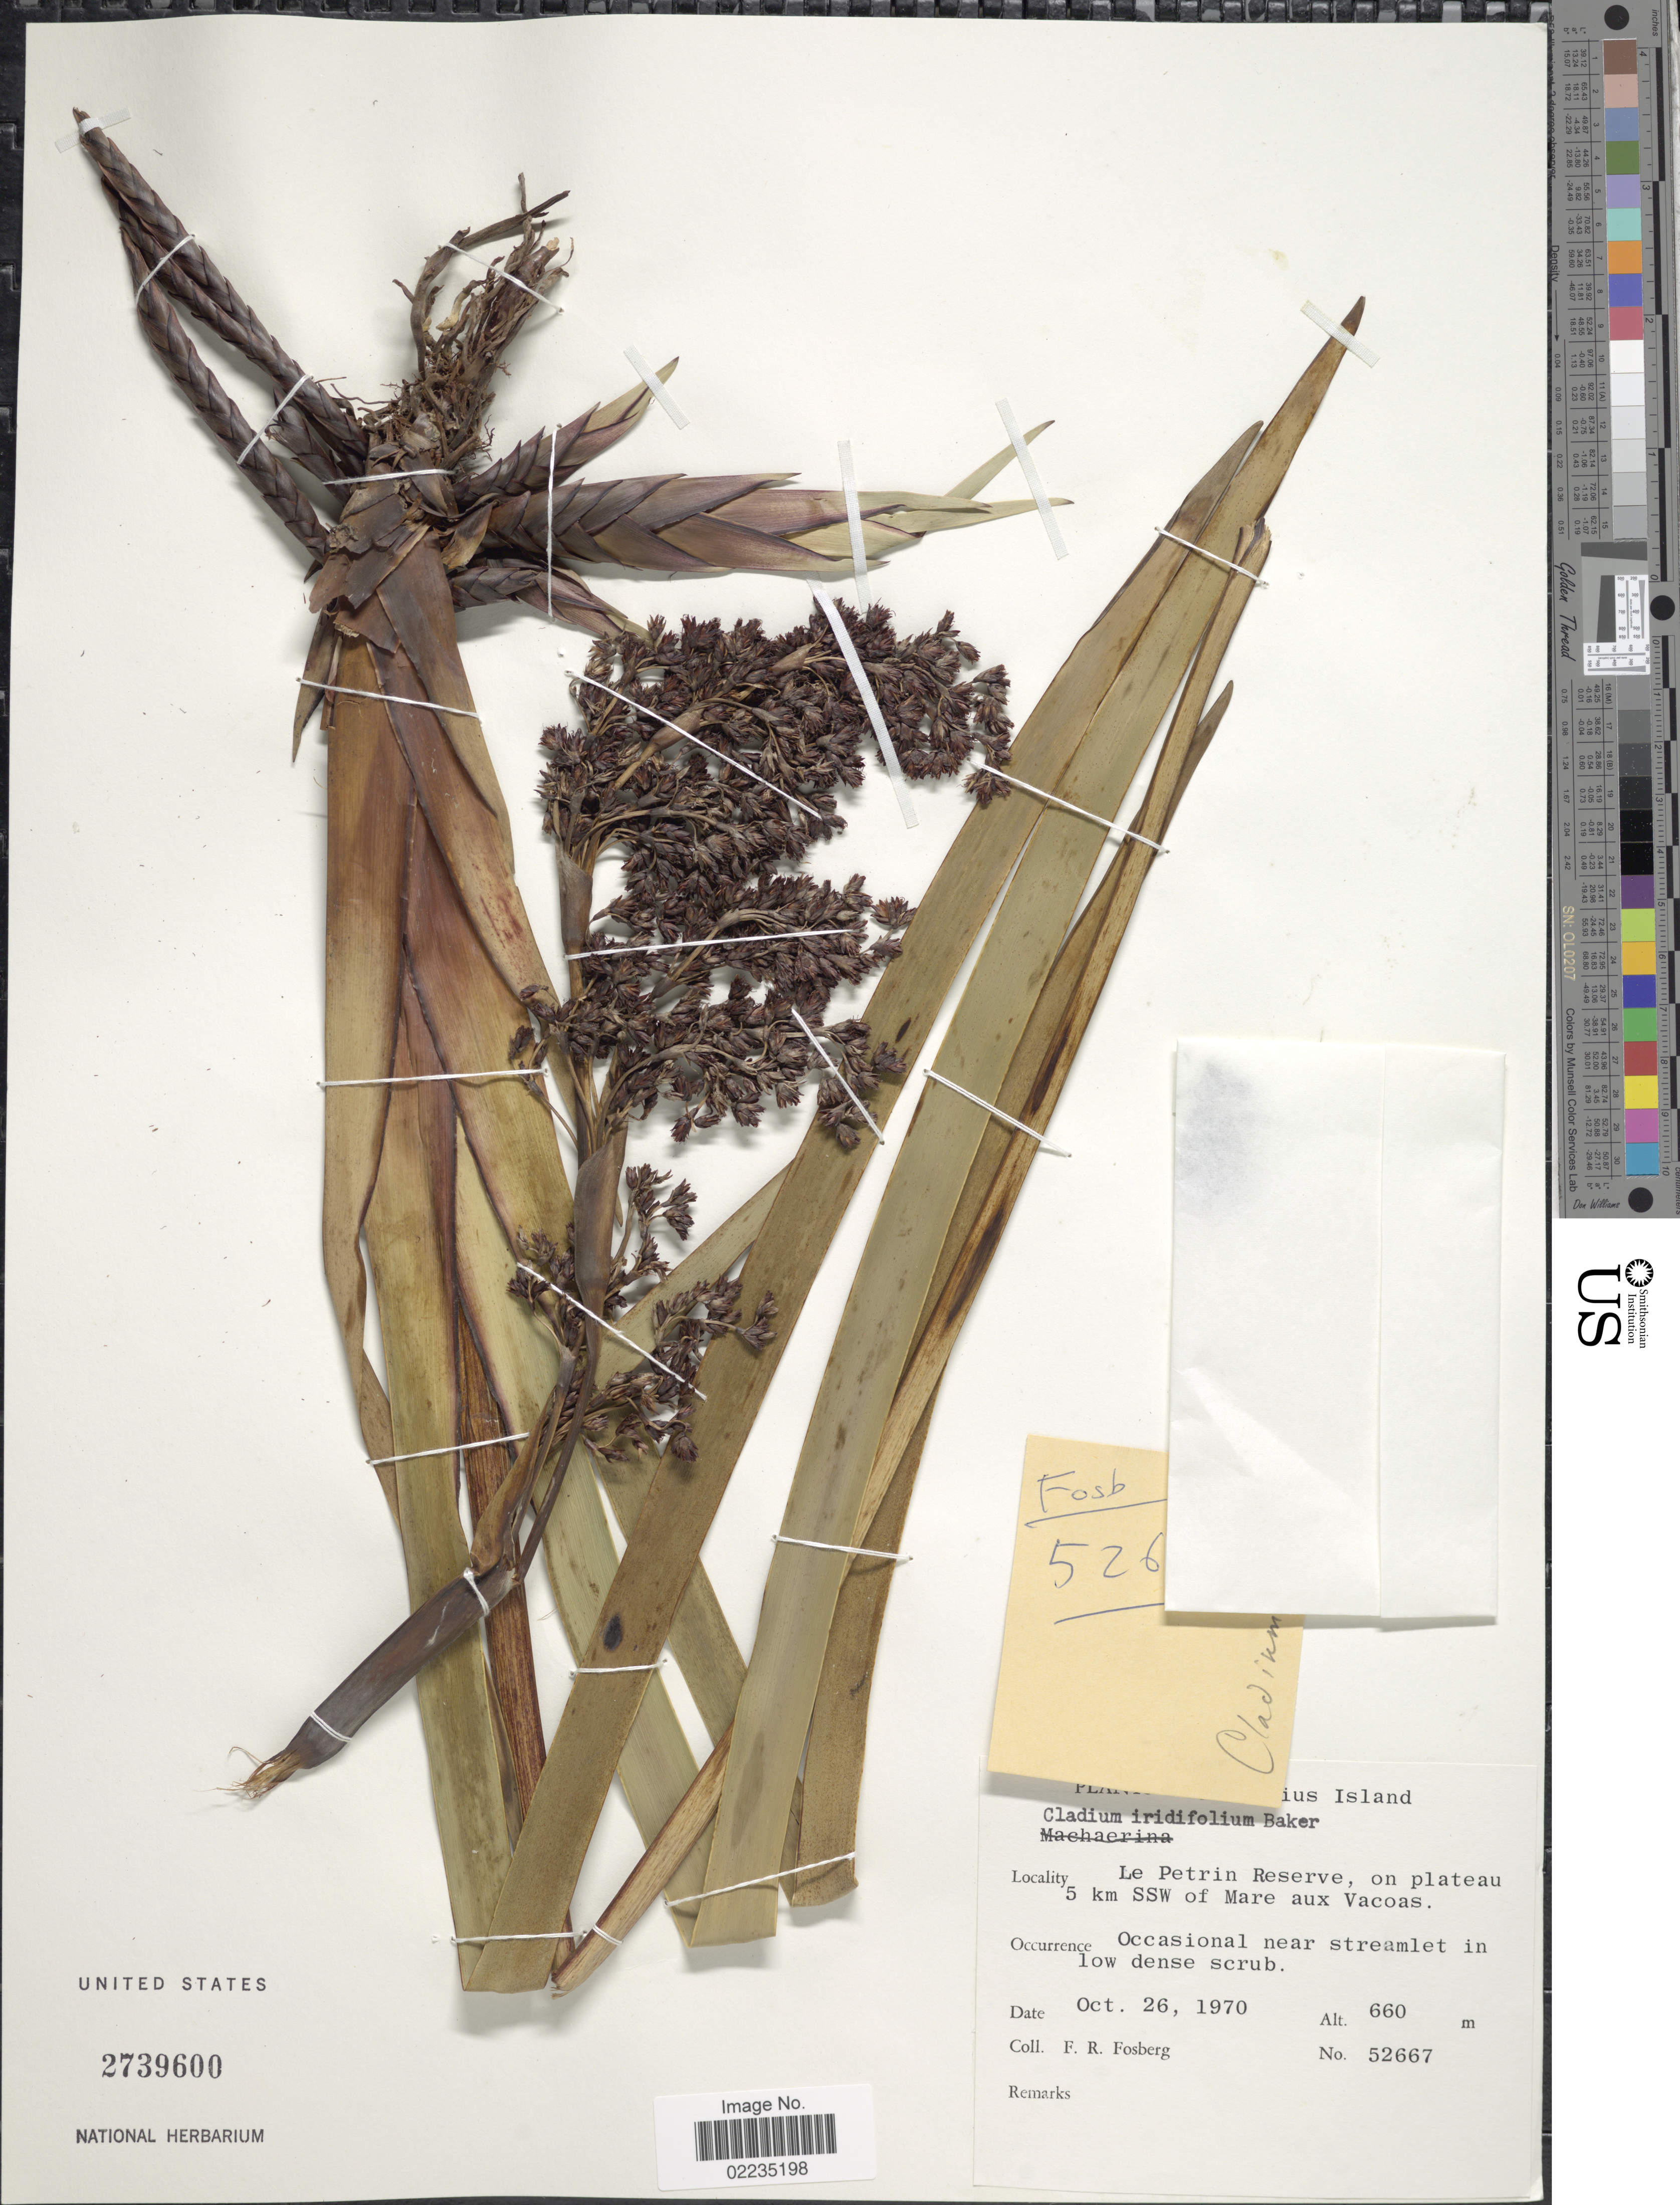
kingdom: Plantae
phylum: Tracheophyta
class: Liliopsida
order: Poales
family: Cyperaceae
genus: Machaerina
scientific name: Machaerina iridifolia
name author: (Bory) T. Koyama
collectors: F. R. Fosberg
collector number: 52667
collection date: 1970-10-26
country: Mauritius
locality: Le Petrin Reserve, on plateau 5 km SSW of Mare aux Vacoas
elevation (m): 660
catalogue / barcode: US 2739600